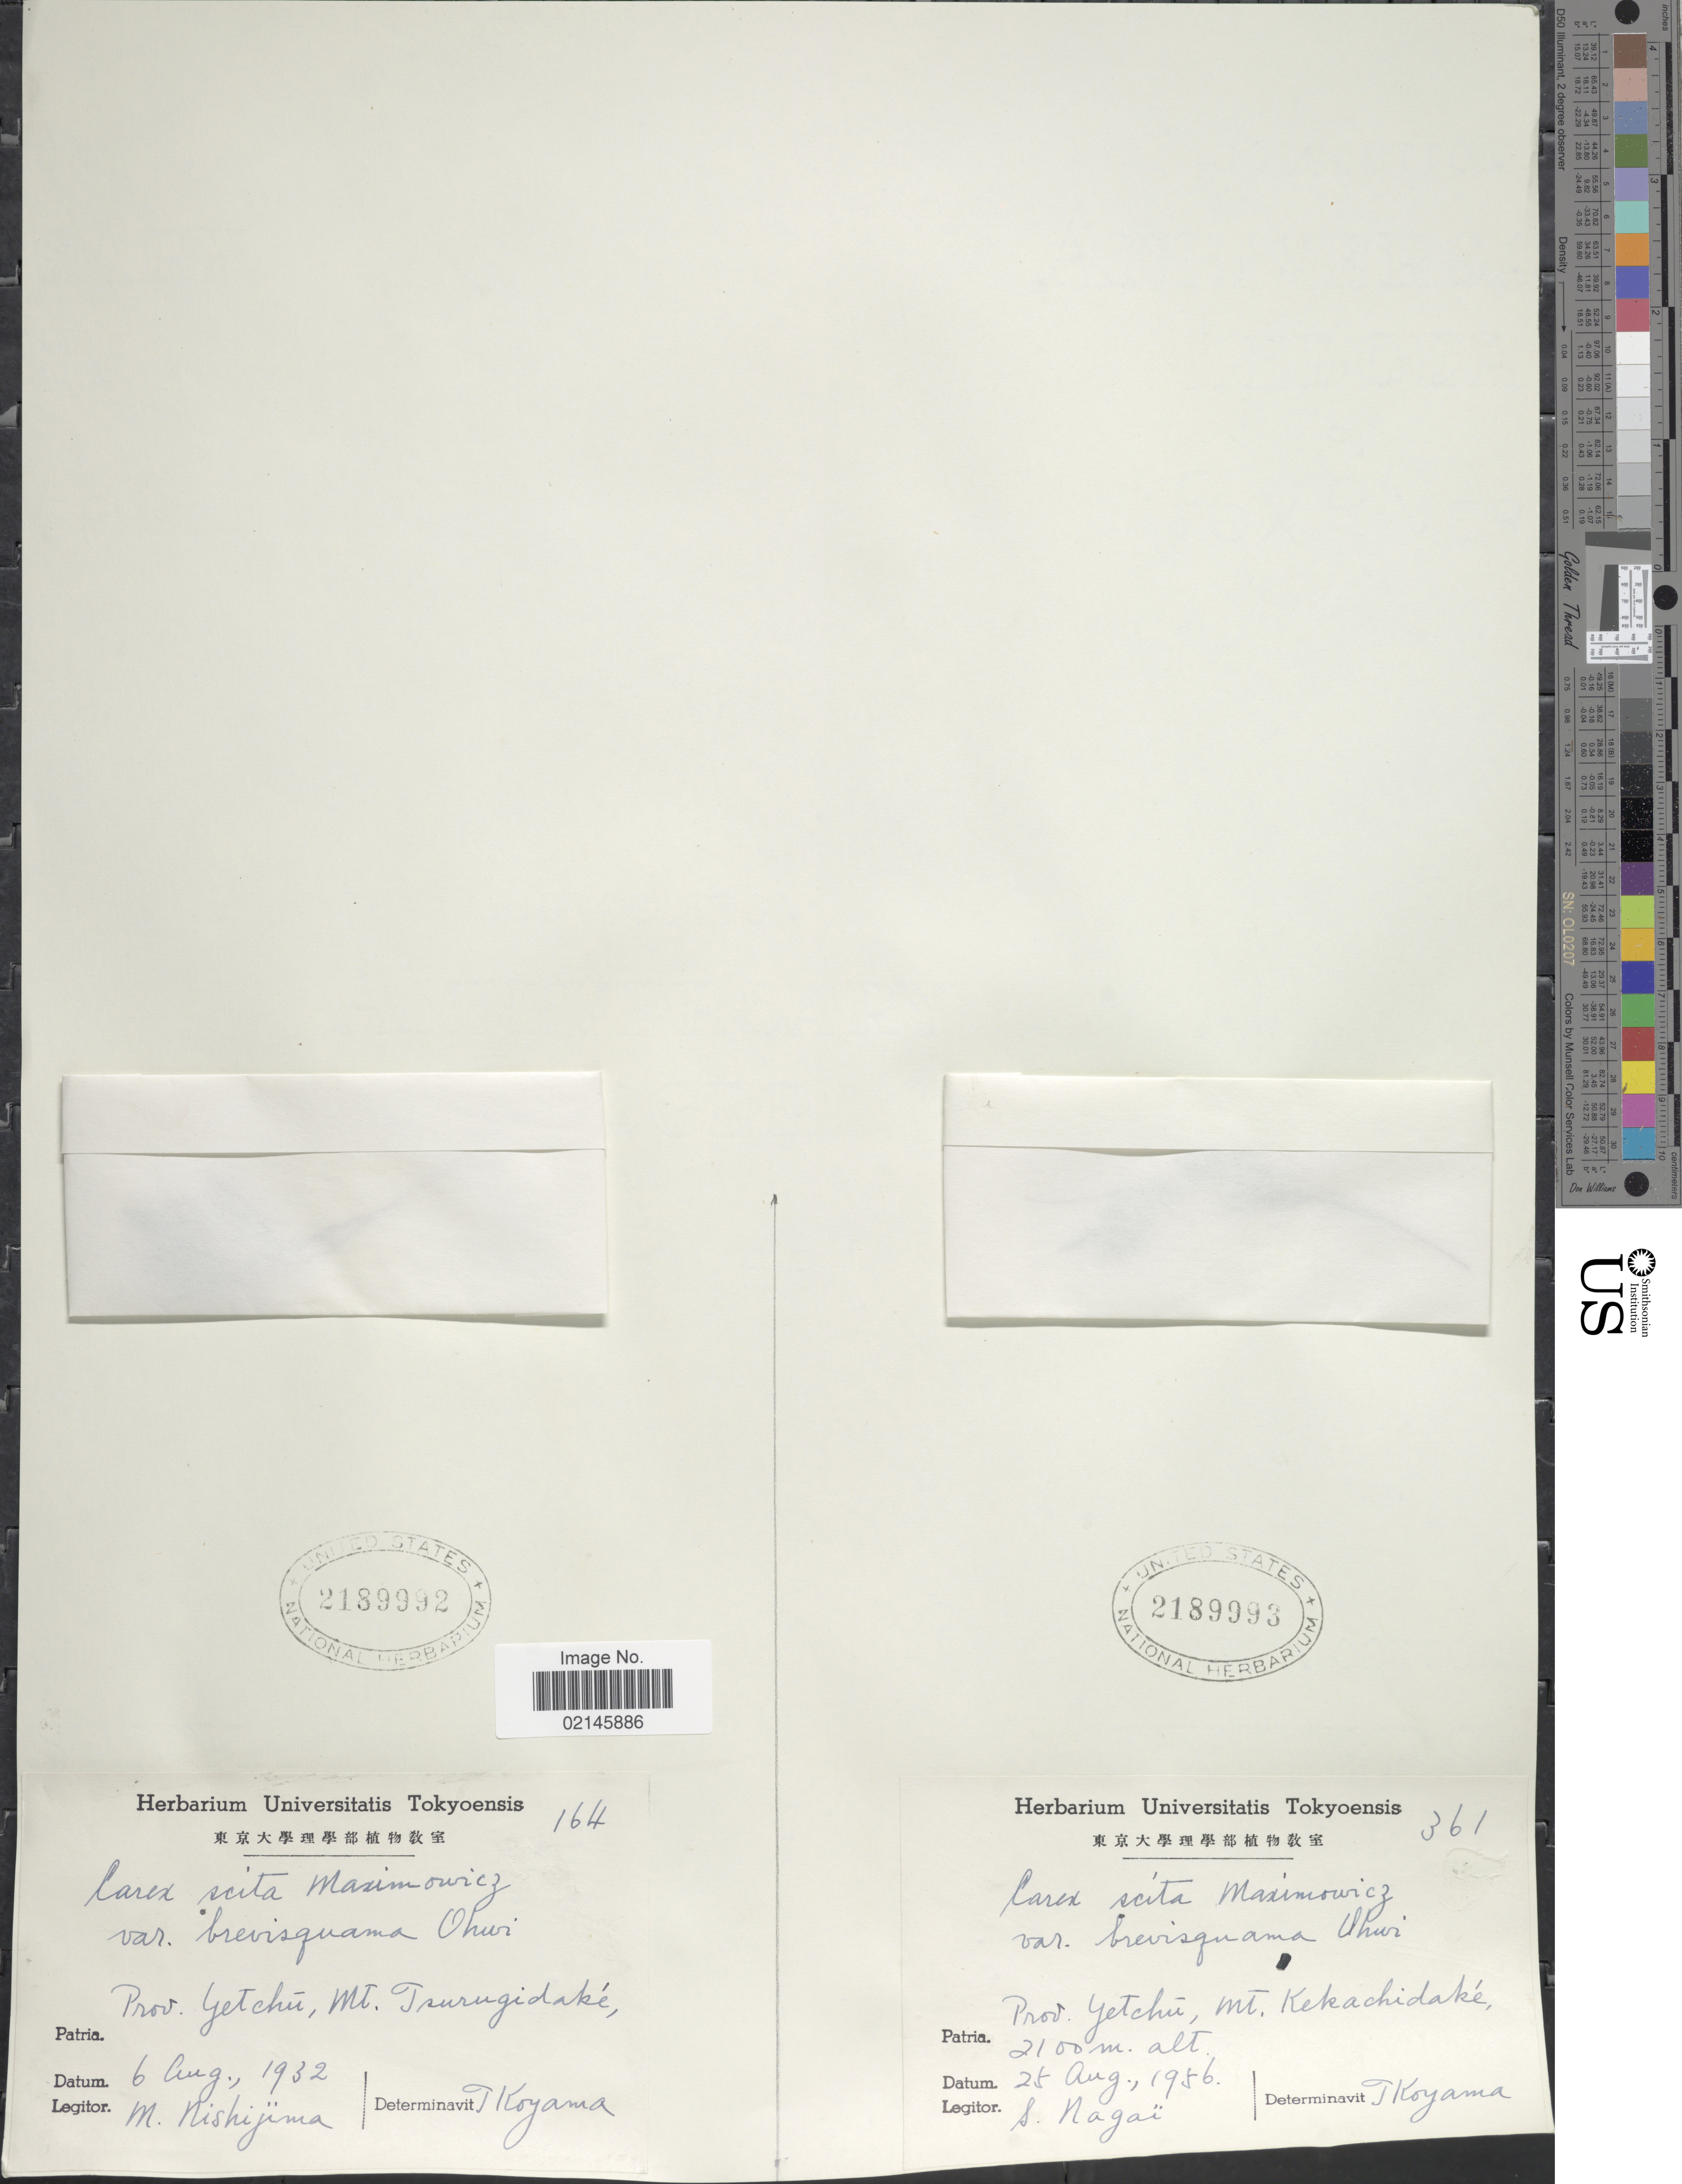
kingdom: Plantae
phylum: Tracheophyta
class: Liliopsida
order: Poales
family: Cyperaceae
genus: Carex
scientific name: Carex scita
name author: Maxim.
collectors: S. Nagaï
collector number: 361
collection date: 1956-08-25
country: Japan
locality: Prov. Yetchu, Mt. Kekachidake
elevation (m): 2100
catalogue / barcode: US 2189993